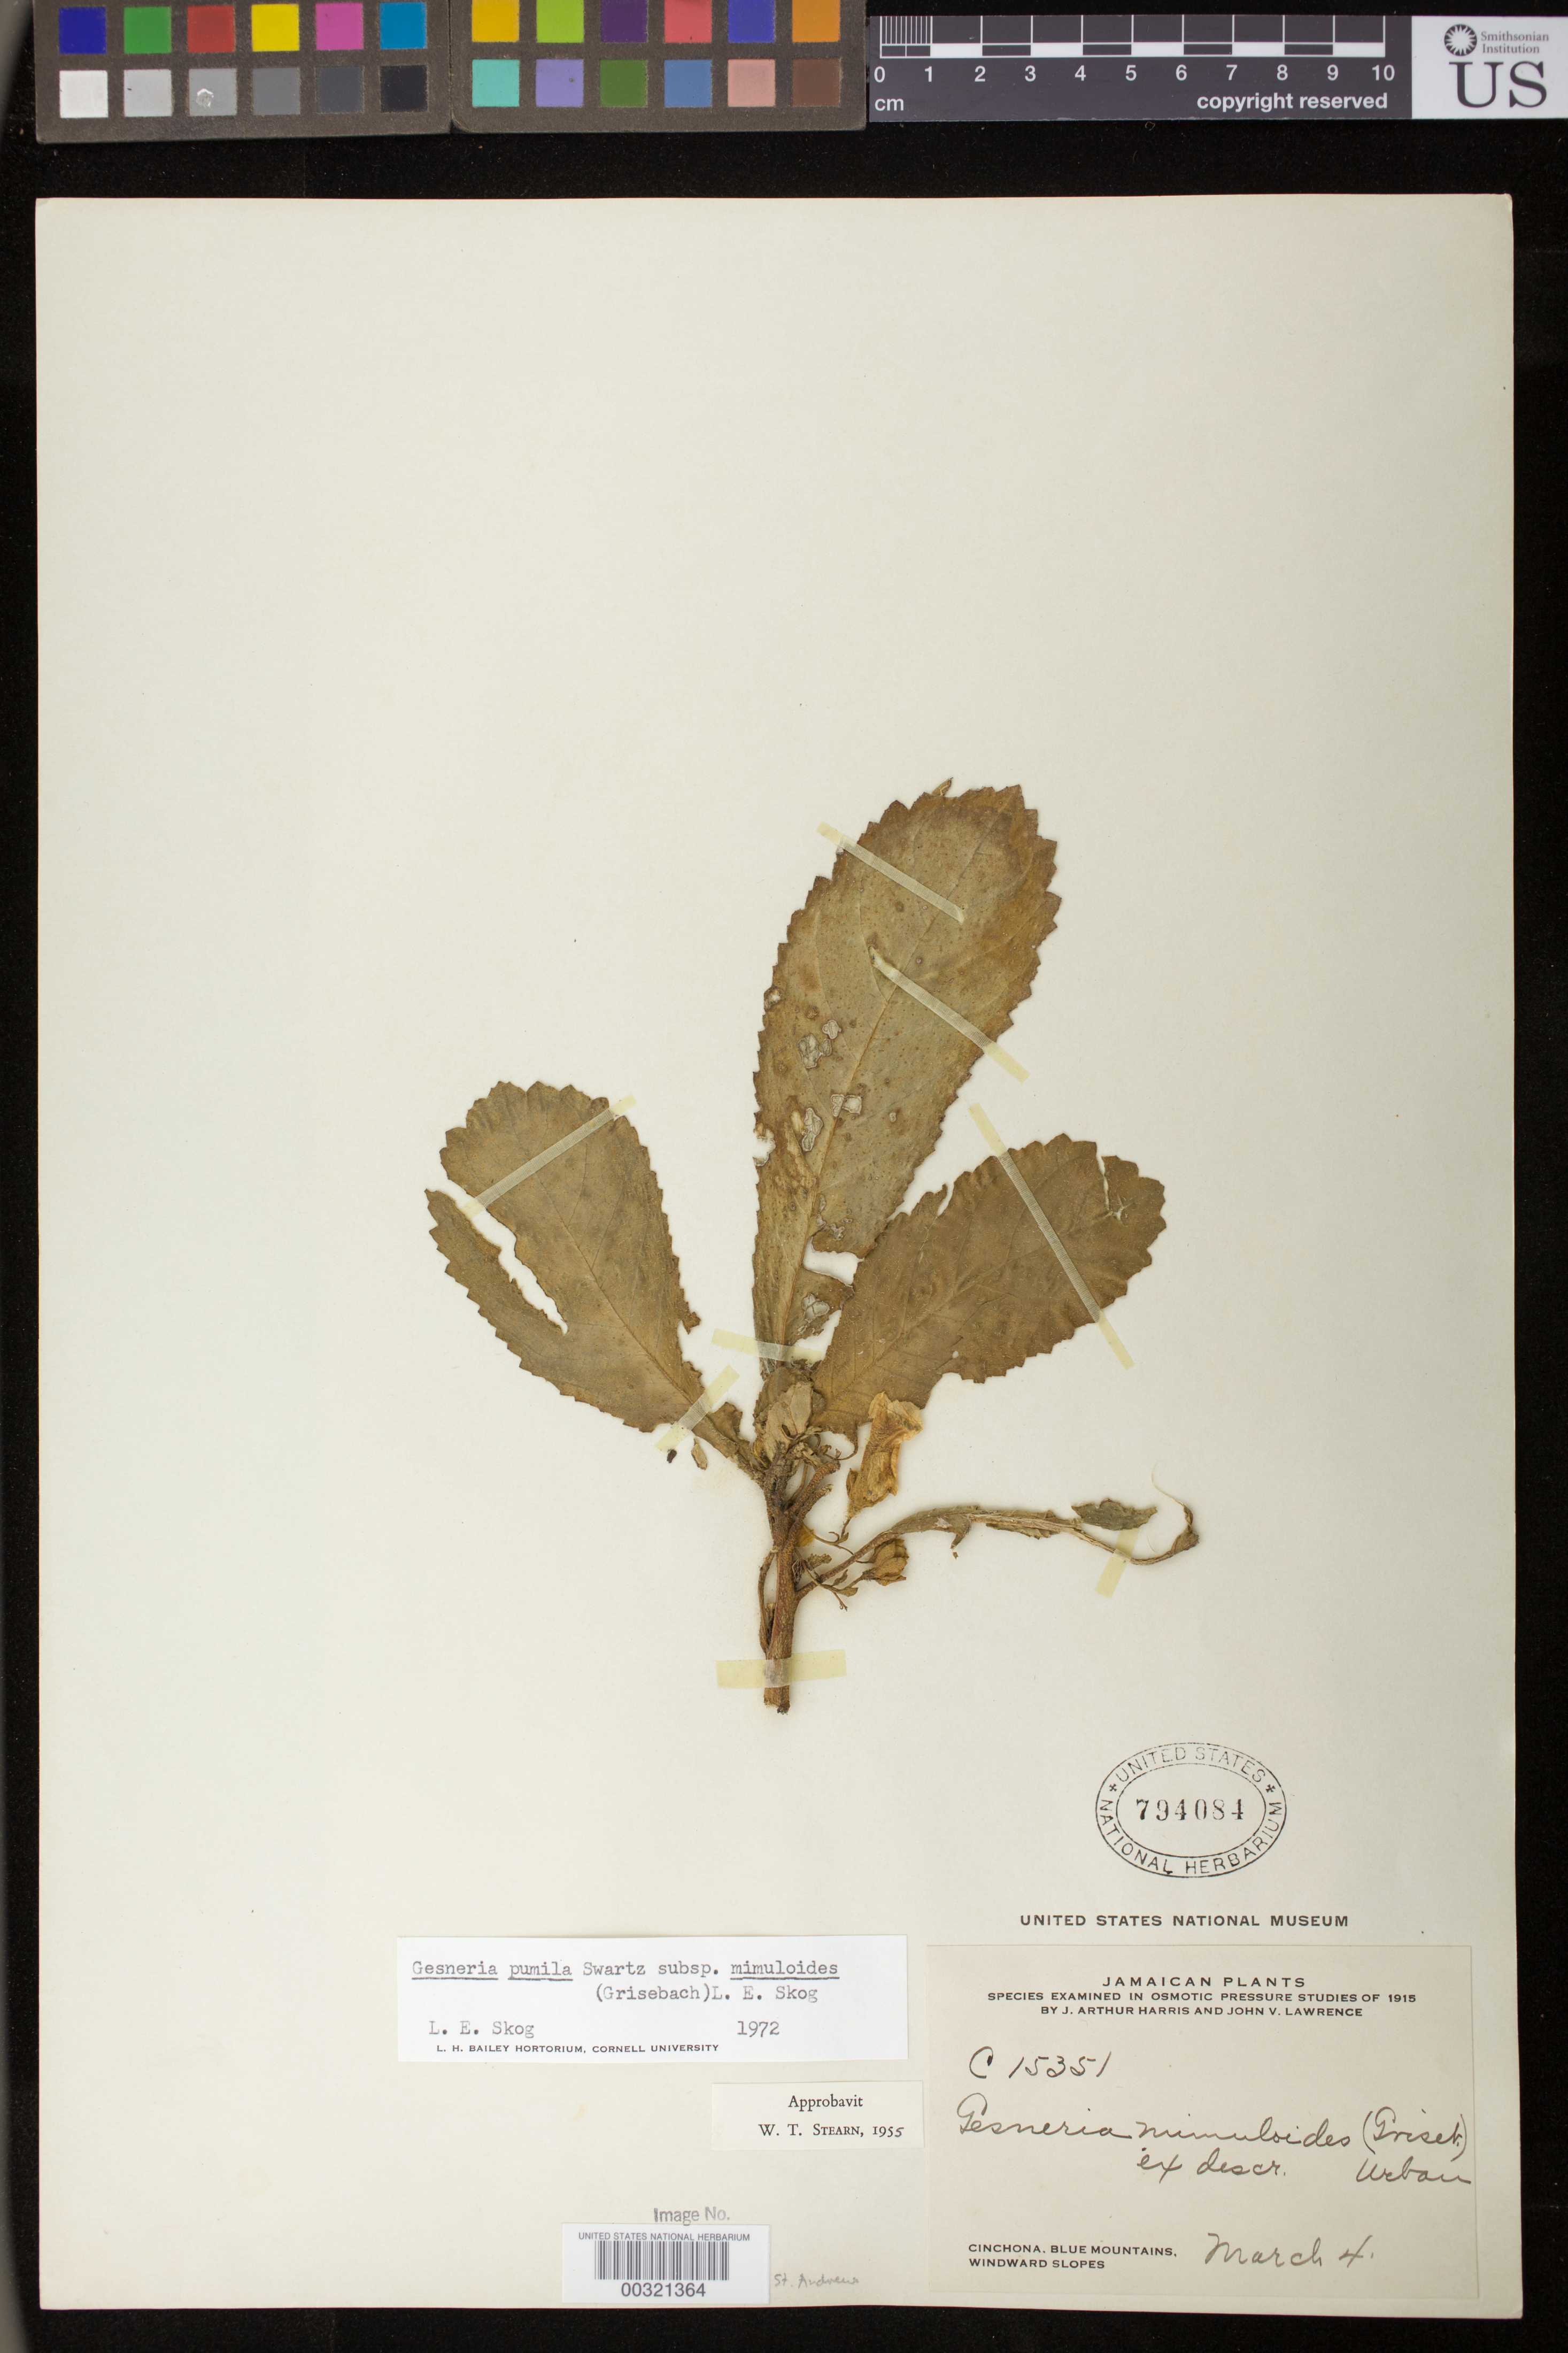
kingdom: Plantae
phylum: Tracheophyta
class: Magnoliopsida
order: Lamiales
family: Gesneriaceae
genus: Gesneria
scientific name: Gesneria pumila subsp. mimuloides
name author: (Griseb.) L.E. Skog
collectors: J. A. Harris & J. Lawrence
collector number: C 15351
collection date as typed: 04 Mar 1915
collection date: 1915-03-04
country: Jamaica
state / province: Saint Andrew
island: Jamaica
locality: Cinchona, Blue Mountains, windward slopes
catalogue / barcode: US 794084